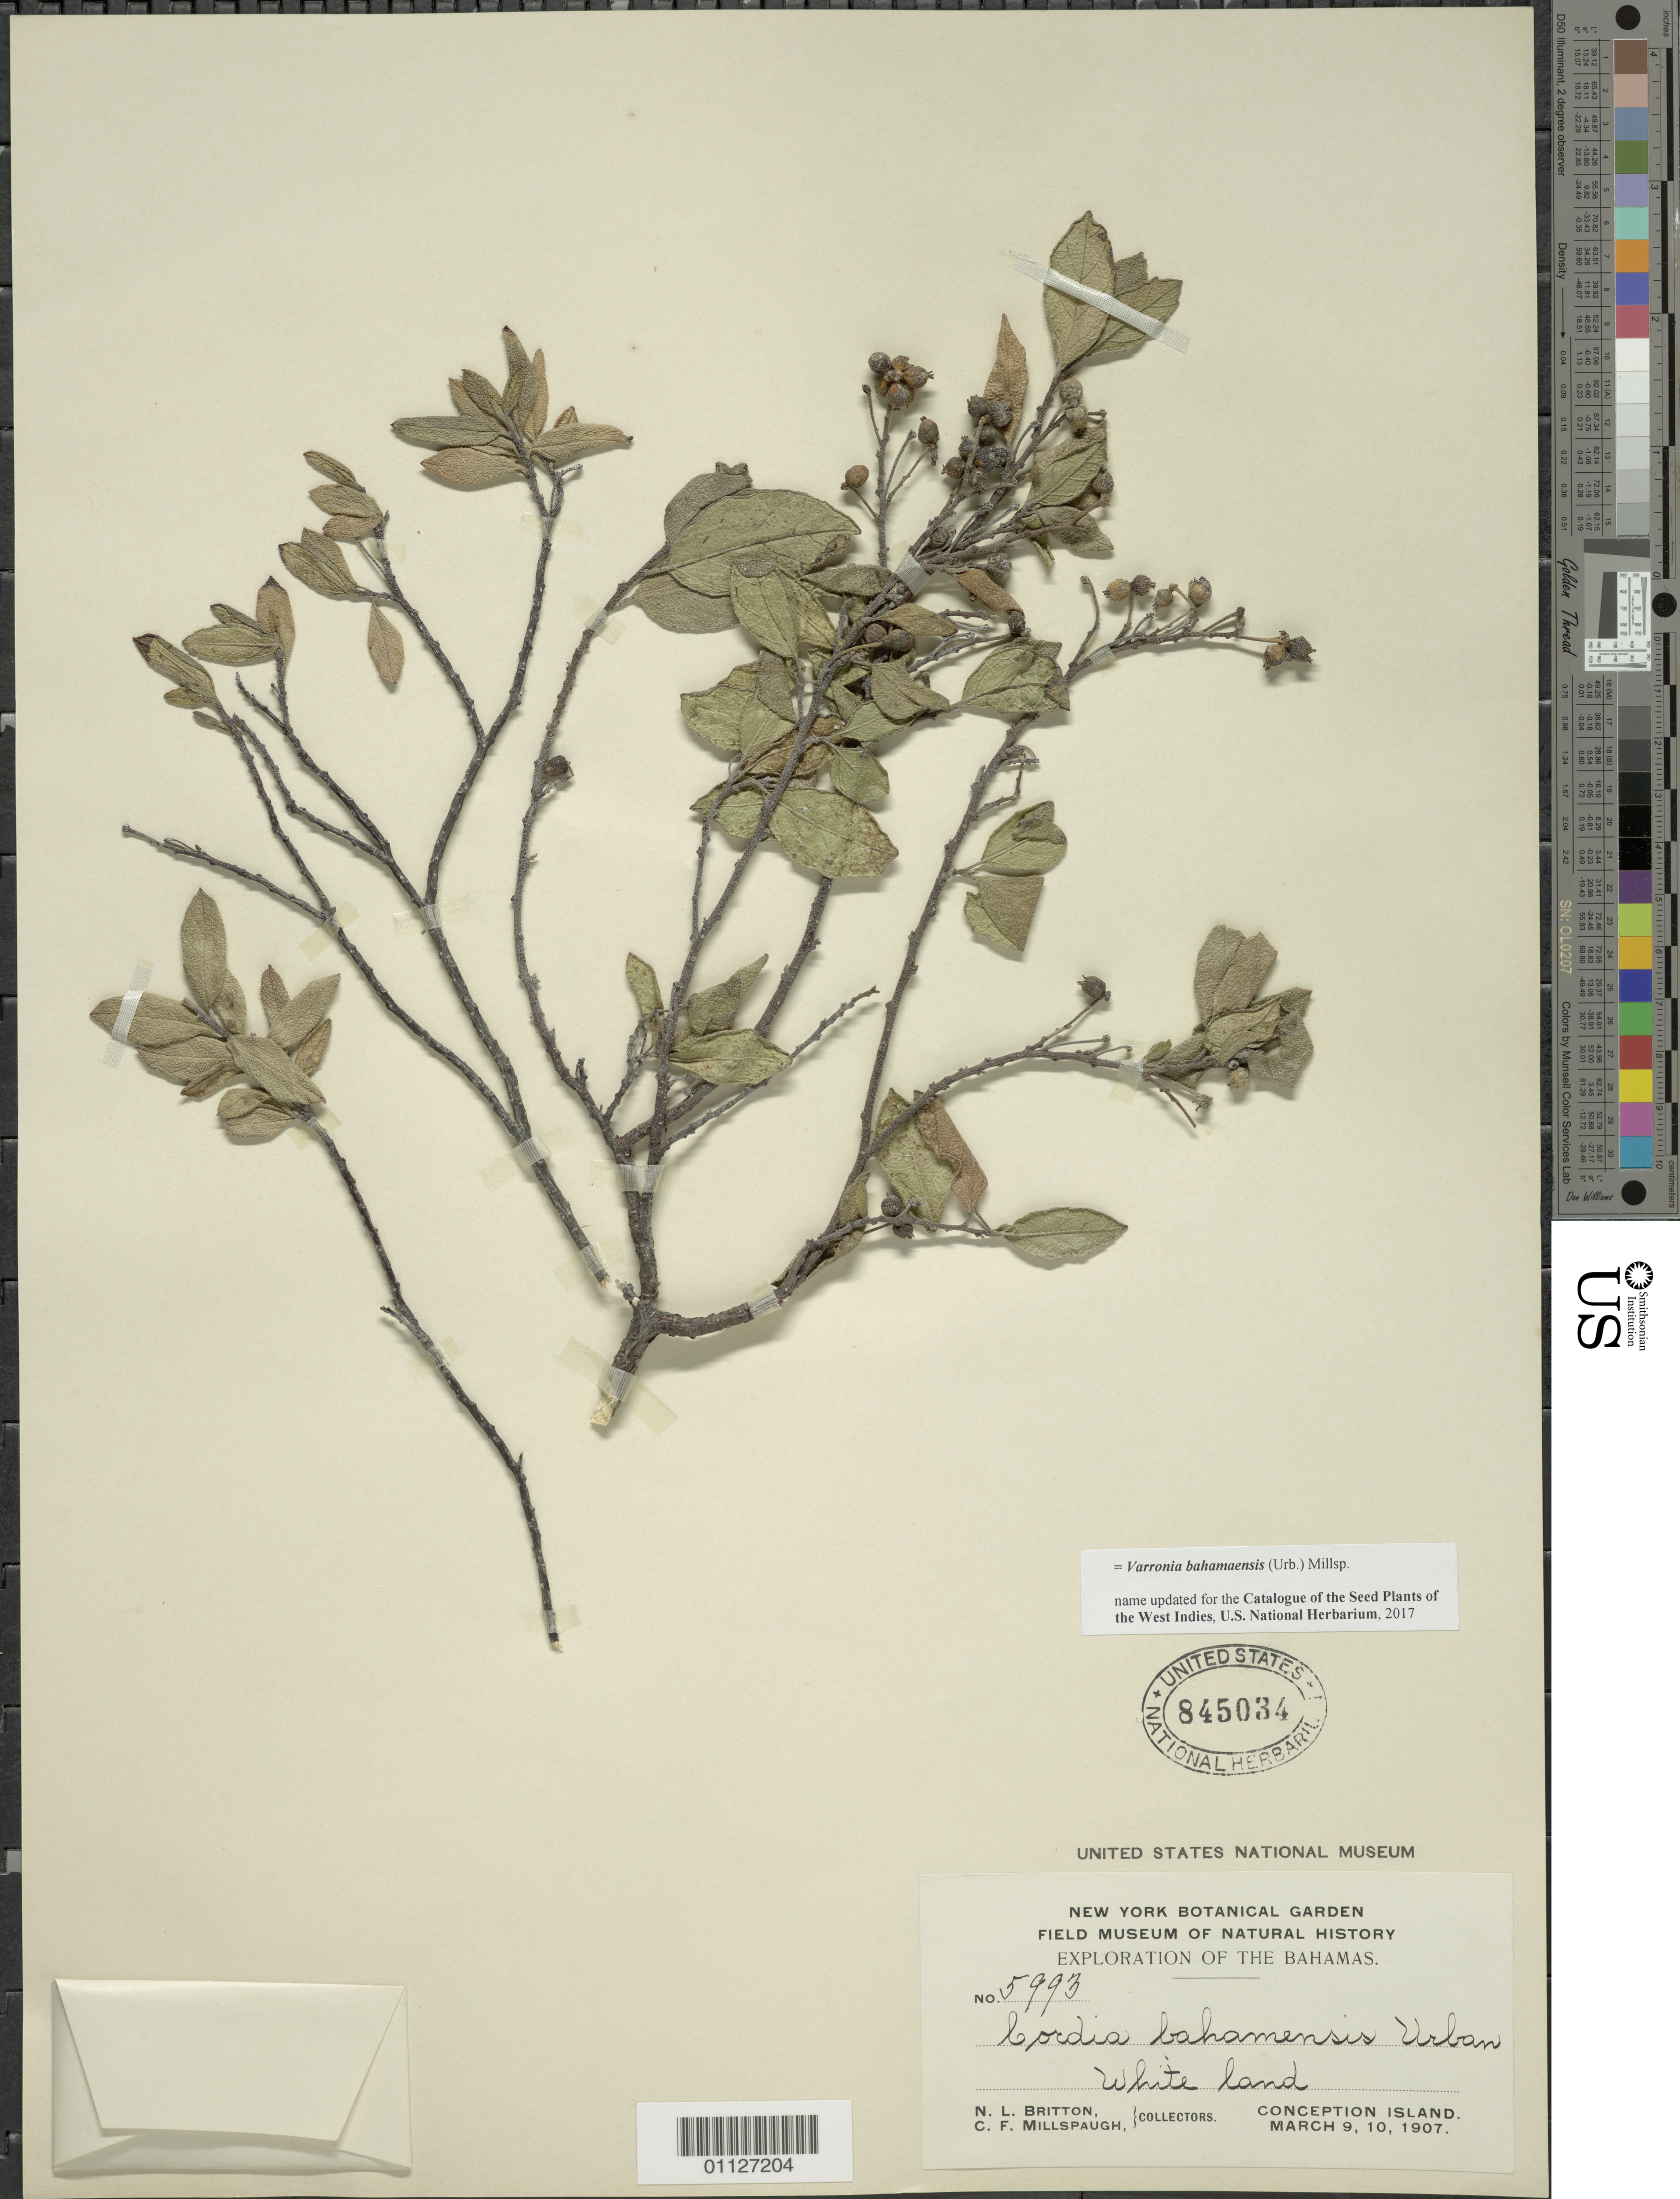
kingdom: Plantae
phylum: Tracheophyta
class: Magnoliopsida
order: Boraginales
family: Cordiaceae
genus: Varronia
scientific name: Varronia bahamensis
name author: (Urb.) Millsp.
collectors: N. Britton & C. F. Millspaugh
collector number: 5993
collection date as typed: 09 Mar 1907 and 10 Mar 1907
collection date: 1907-03-09,1907-03-10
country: Bahamas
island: Conception I.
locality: White land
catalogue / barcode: US 845034